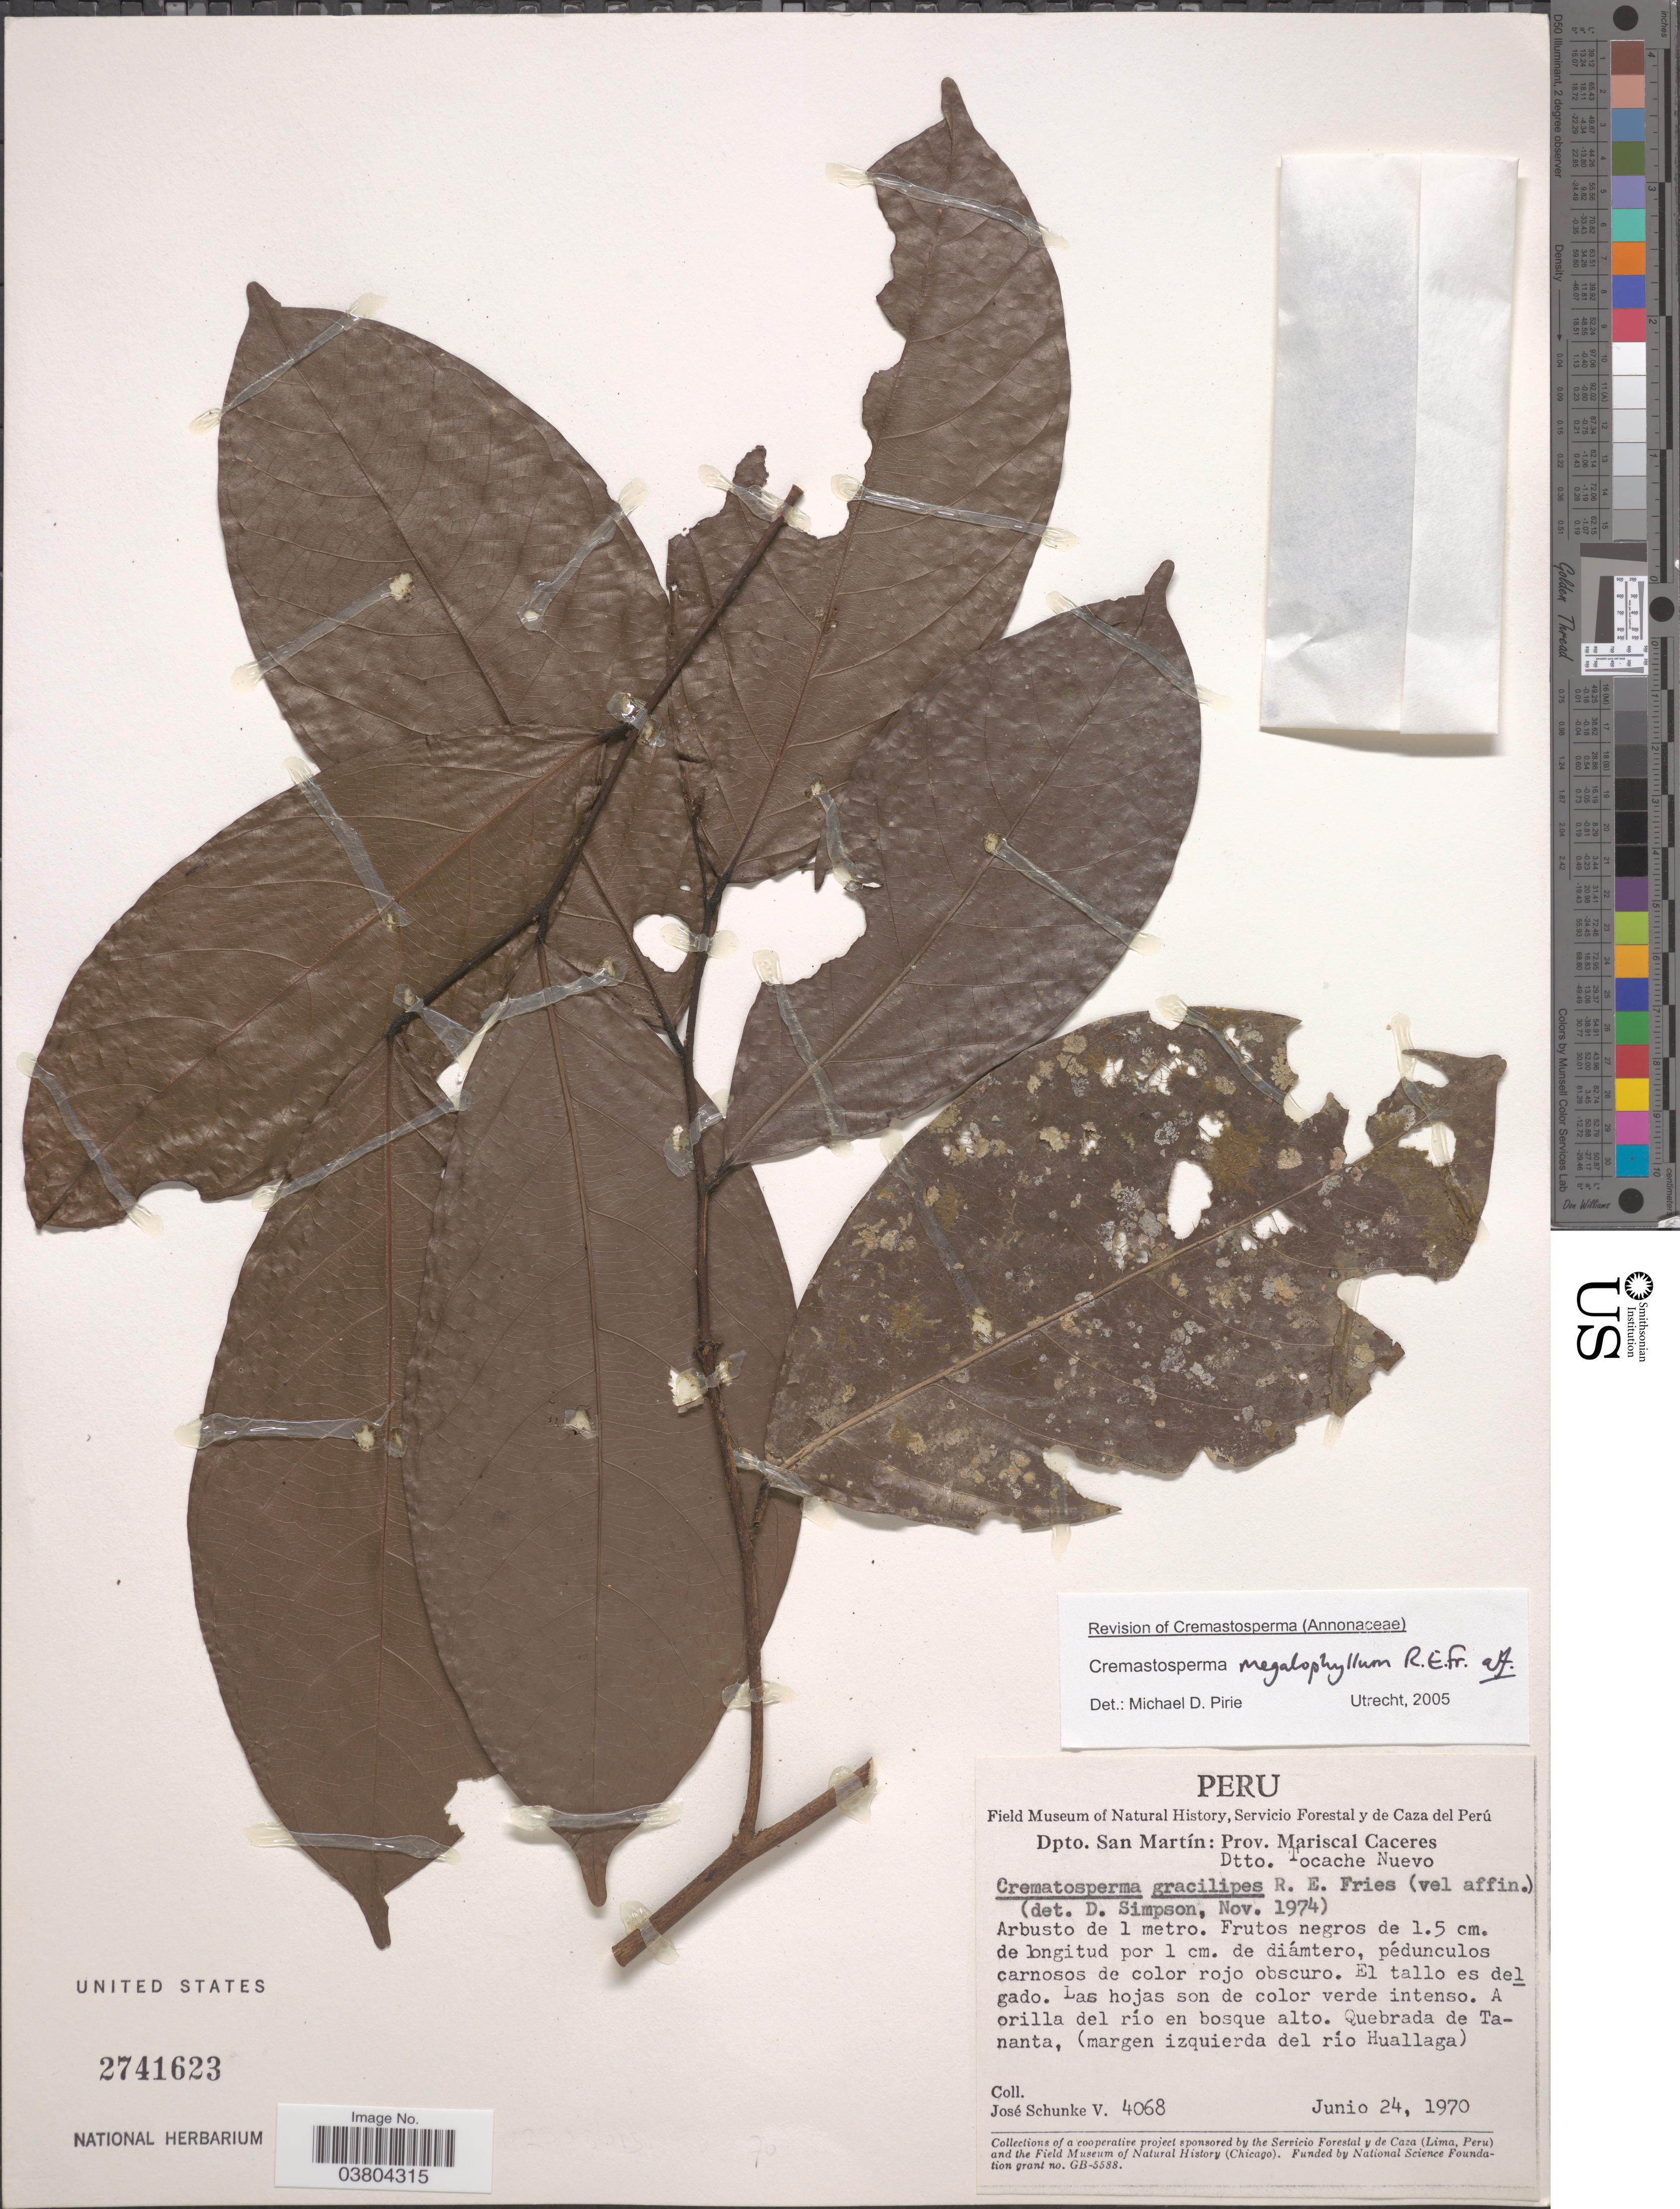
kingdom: Plantae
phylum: Tracheophyta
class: Magnoliopsida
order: Magnoliales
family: Annonaceae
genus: Cremastosperma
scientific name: Cremastosperma megalophyllum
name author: R.E. Fr.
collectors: J. Schunke Vigo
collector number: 4068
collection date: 1970-06-24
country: Peru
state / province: San Martín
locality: Dpto. San Martín: Prov. Mariscal Caceres. Dtto. Tocache Nuevo. A orilla del río en bosque alto. Quebrada de Tananta, (margen izquierda del río Huallaga).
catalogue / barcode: US 2741623